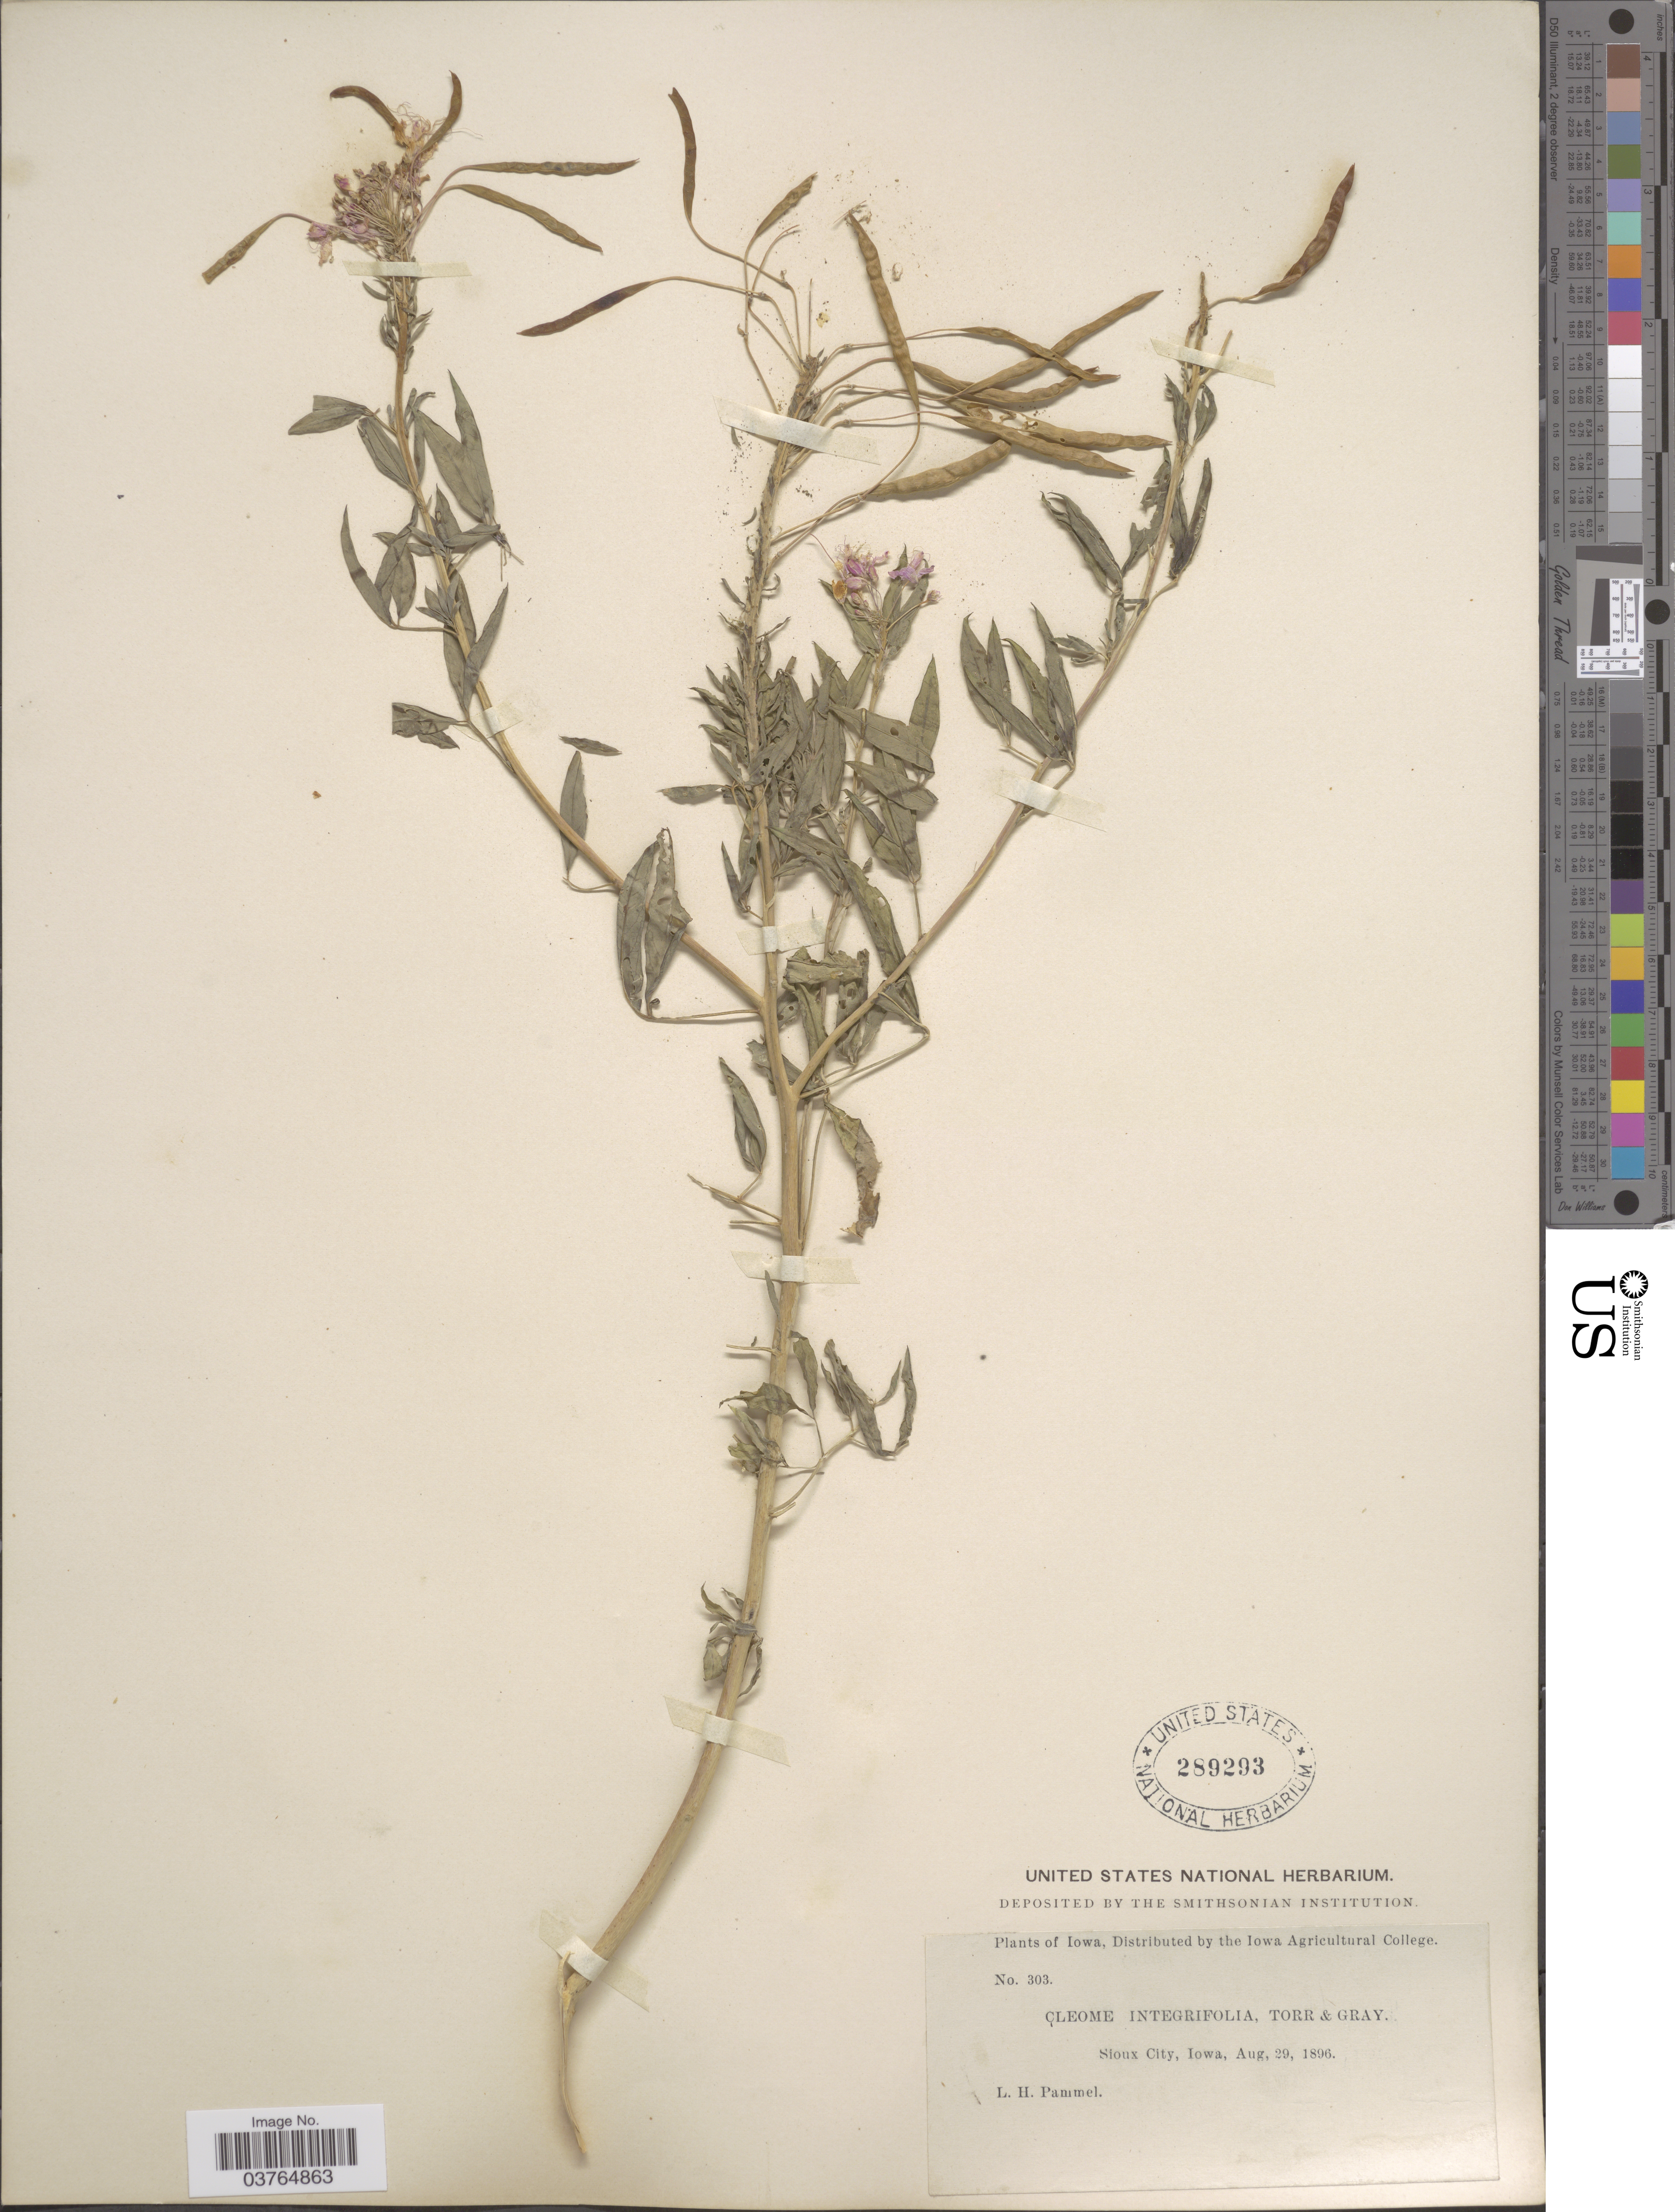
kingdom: Plantae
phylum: Tracheophyta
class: Magnoliopsida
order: Brassicales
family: Cleomaceae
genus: Cleomella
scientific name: Cleomella serrulata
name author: (Pursh) Roalson & J.C. Hall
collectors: L. Pammel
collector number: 303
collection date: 1896-08-29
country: United States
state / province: Iowa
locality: Sioux City.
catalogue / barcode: US 289293